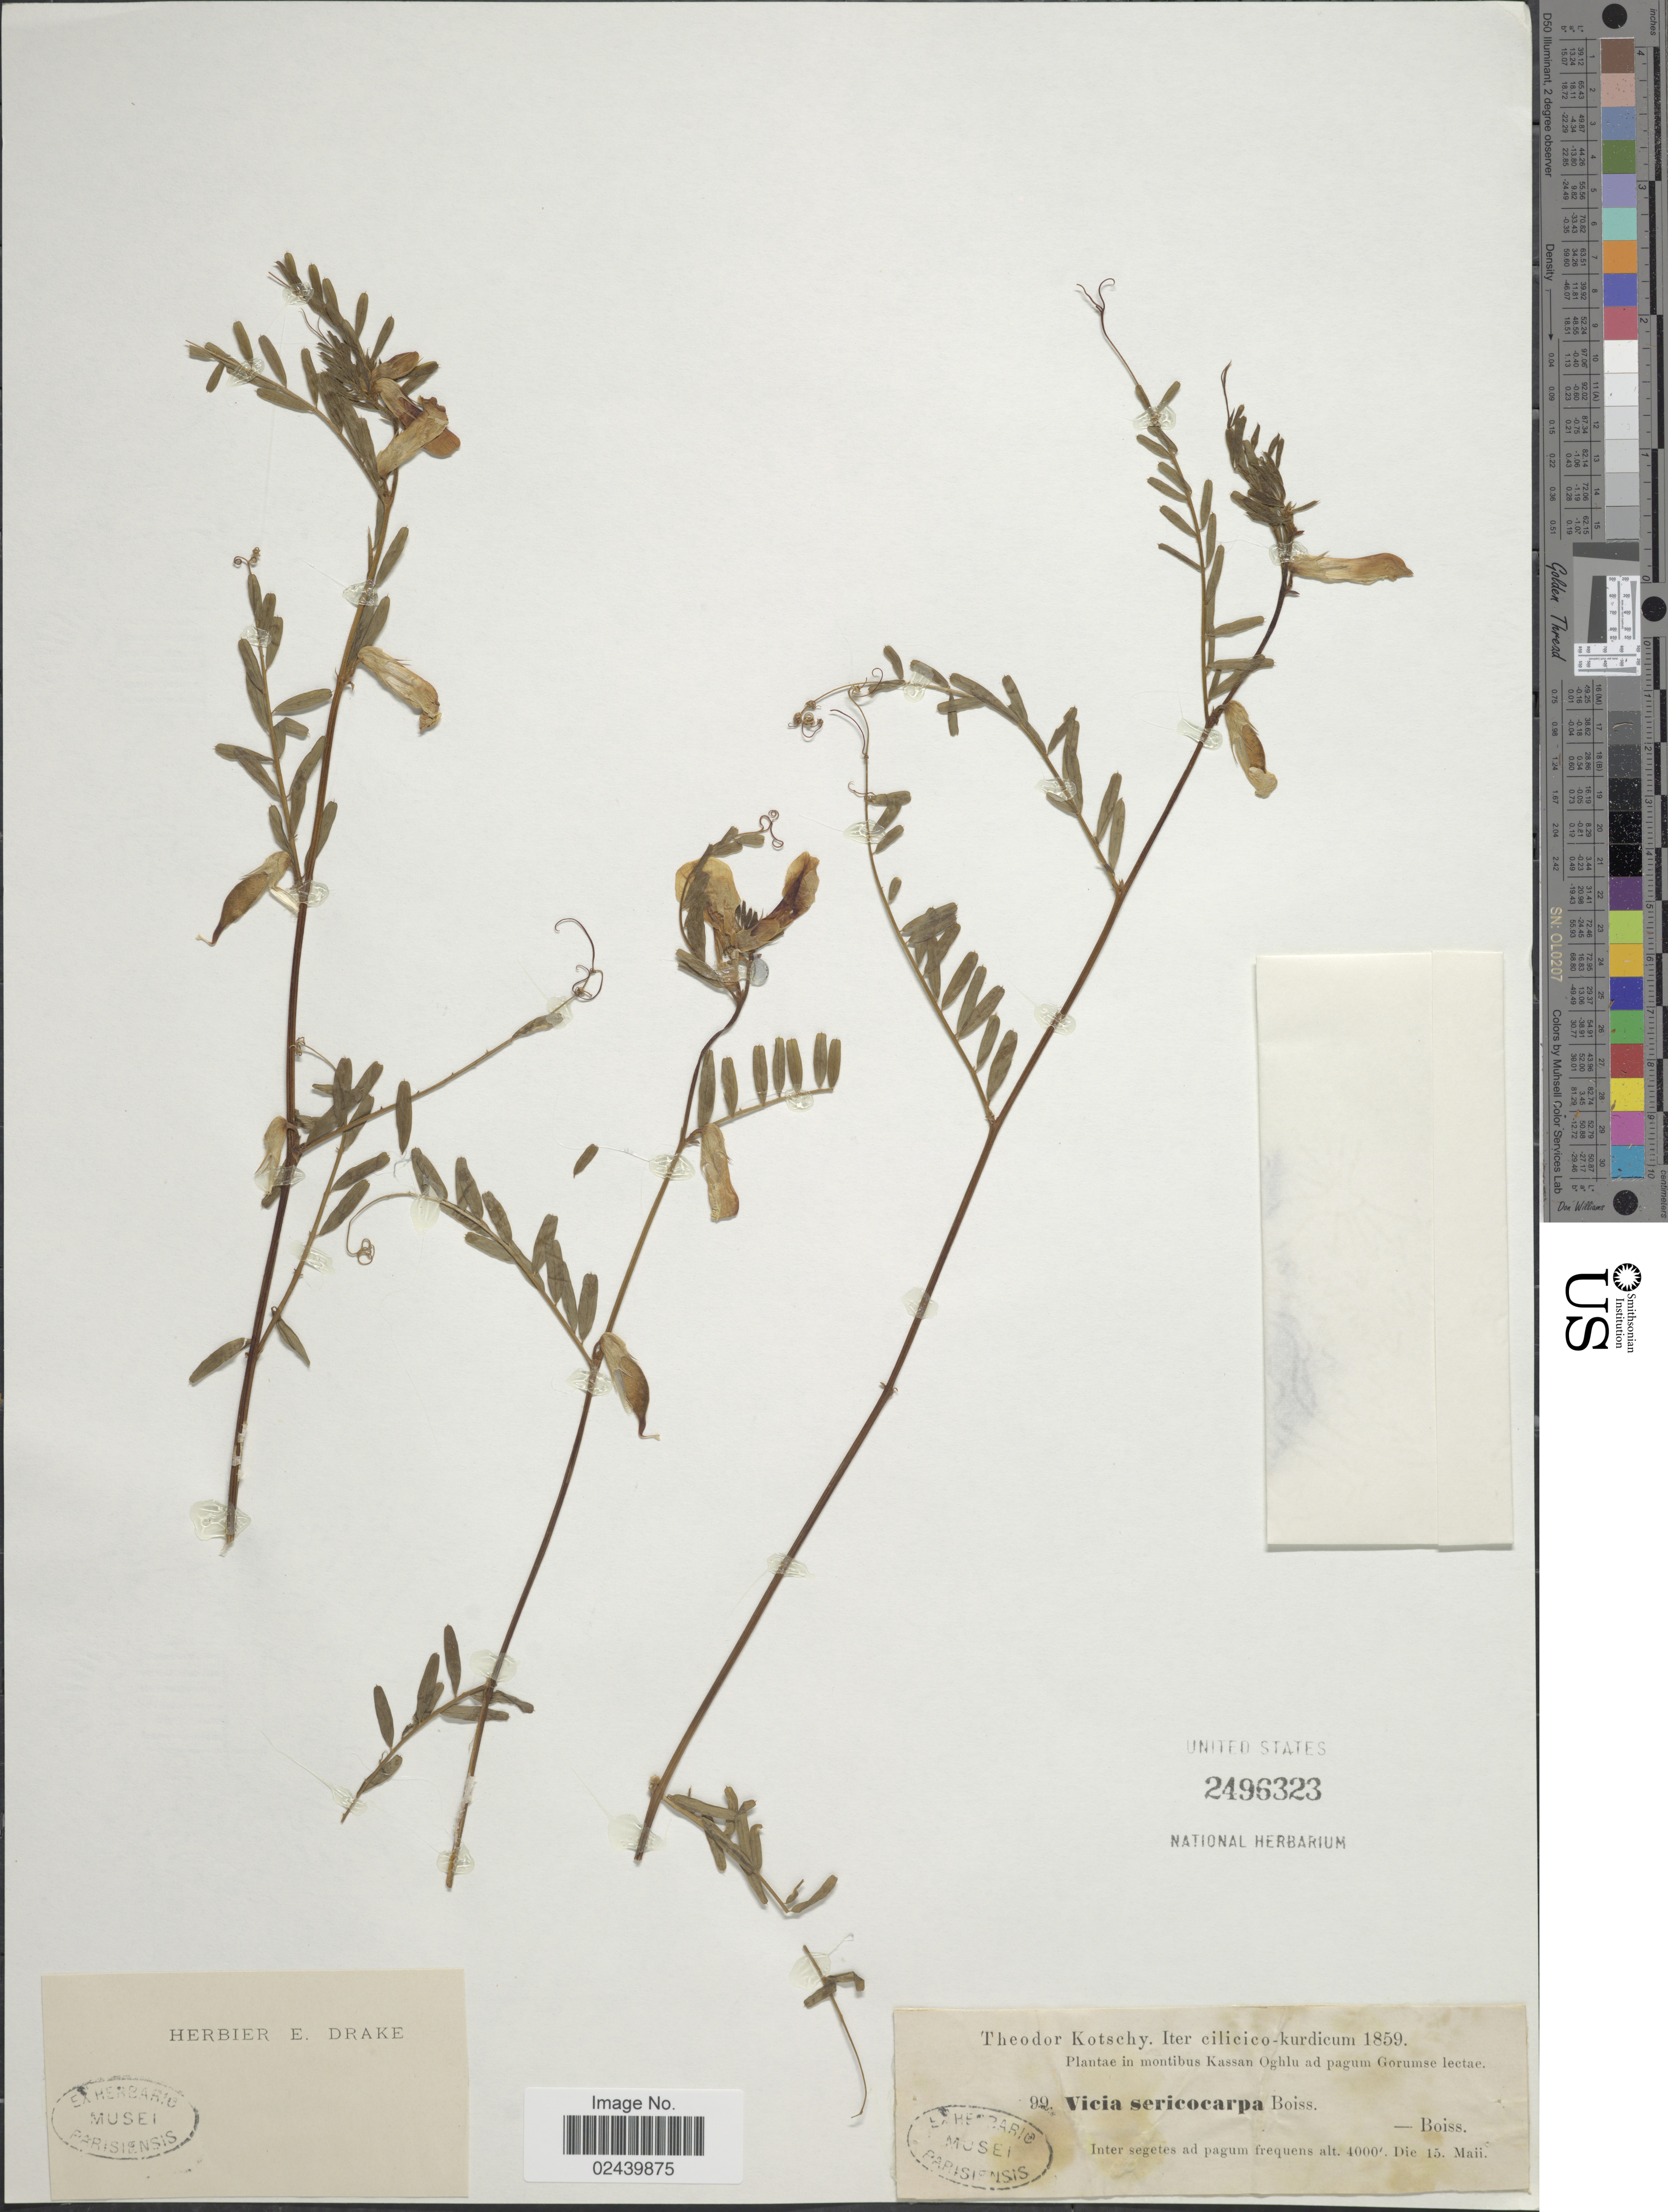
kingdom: Plantae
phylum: Tracheophyta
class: Magnoliopsida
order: Fabales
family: Fabaceae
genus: Vicia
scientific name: Vicia sericocarpa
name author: Fenzl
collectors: K. G. Kotschy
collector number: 99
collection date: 1859-05-15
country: Turkey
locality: Cilicico-kurdicum. montibus Kassan Oghlu ad pagum Gorumse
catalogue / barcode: US 2496323